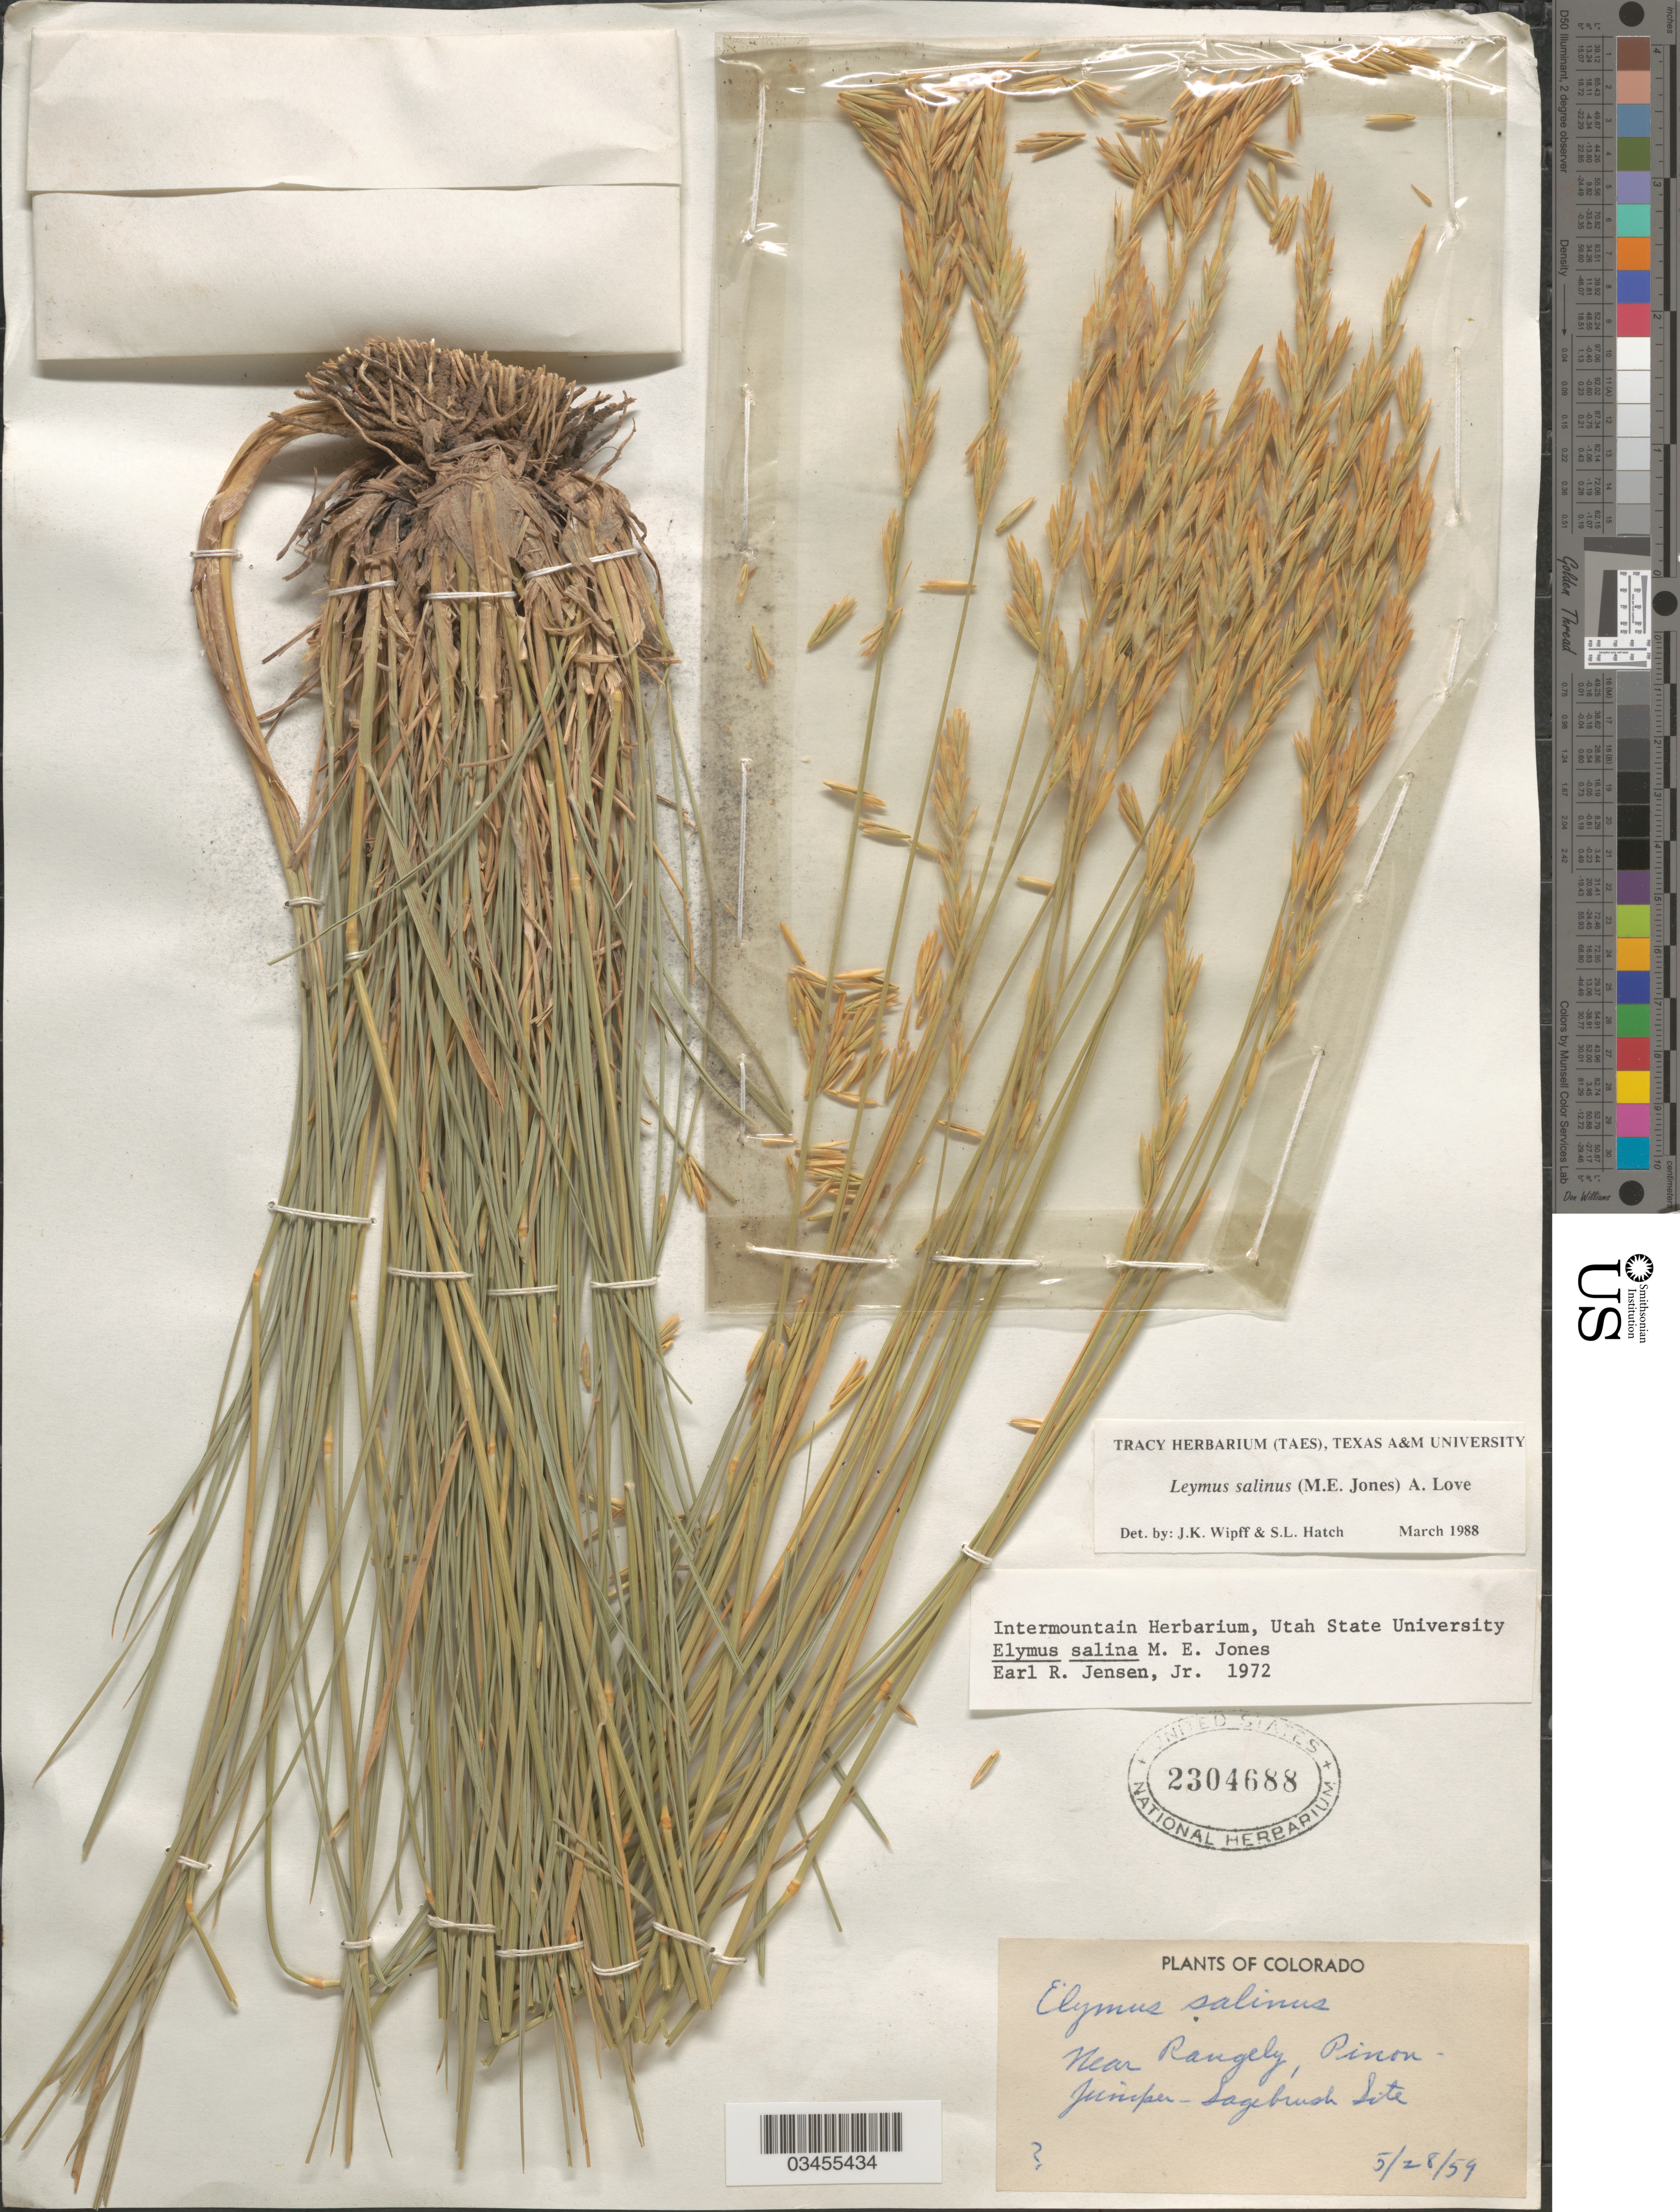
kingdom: Plantae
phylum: Tracheophyta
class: Liliopsida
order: Poales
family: Poaceae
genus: Leymus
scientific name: Leymus salina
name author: (M.E. Jones) Á. Löve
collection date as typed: Transcribed d/m/y: 28/5/59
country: United States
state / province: Colorado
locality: Near Rangely, Pinon. Juniper-Sagebrush Site.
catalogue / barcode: US 2304688